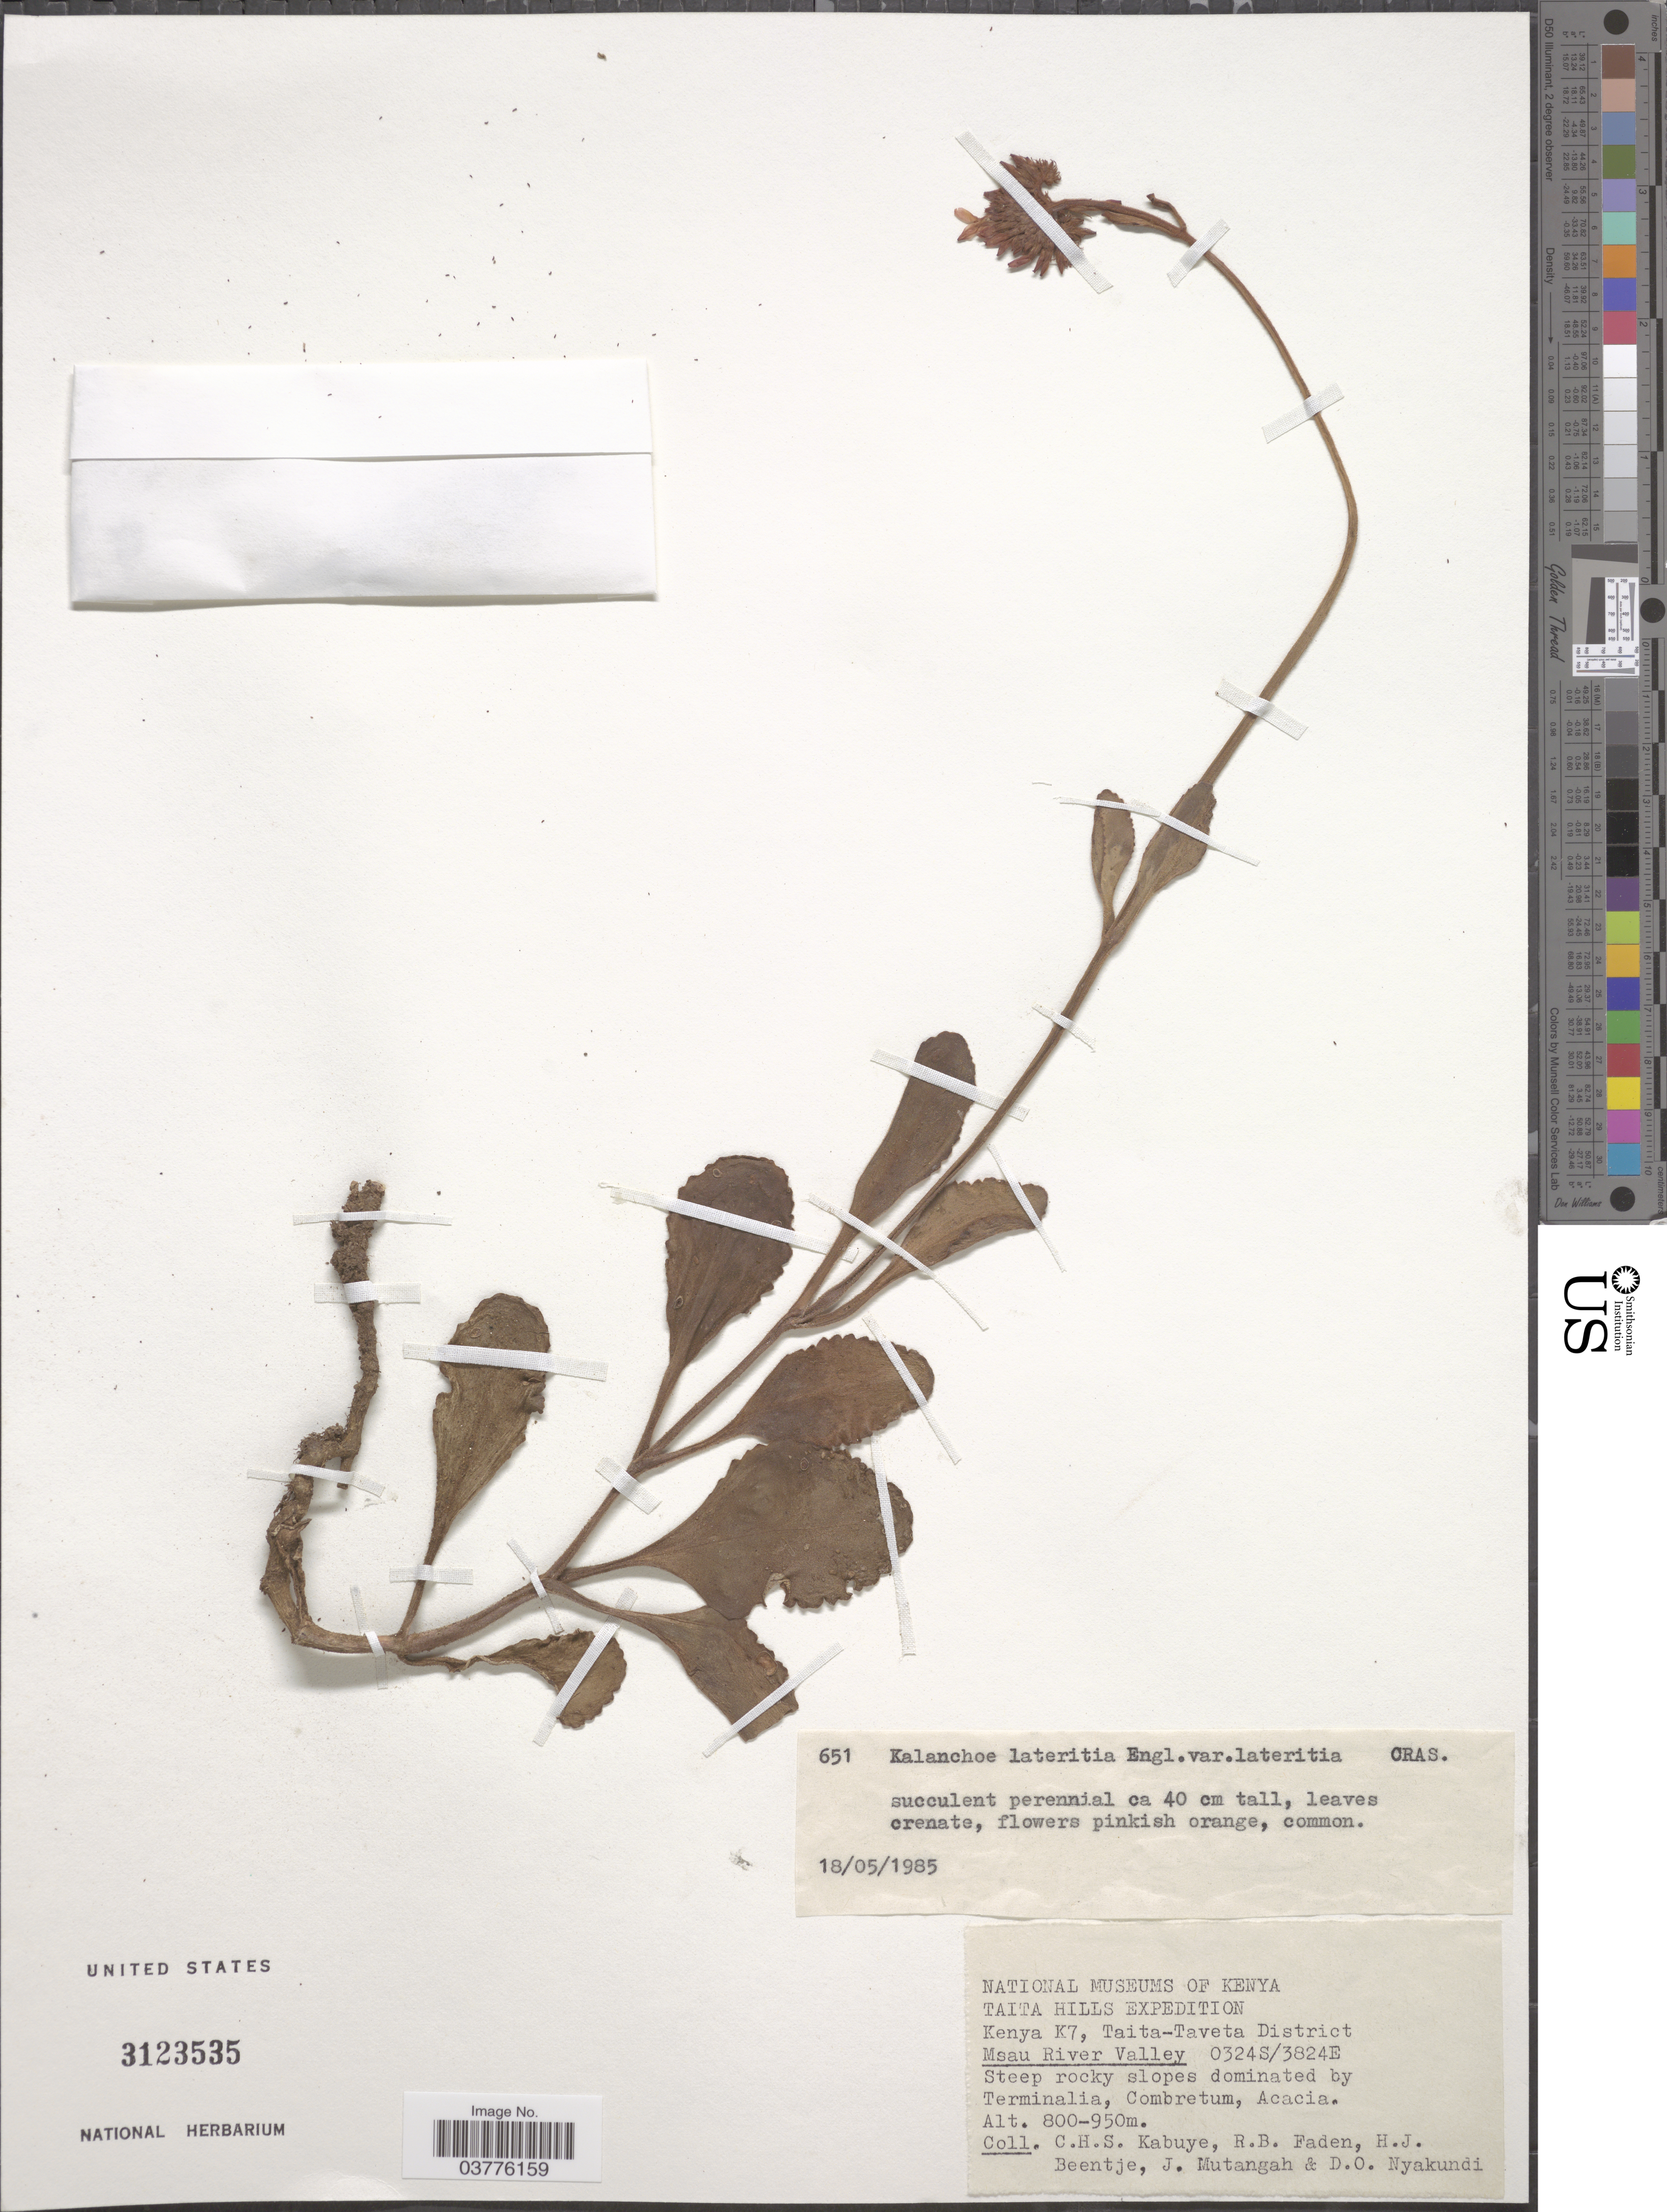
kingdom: Plantae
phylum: Tracheophyta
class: Magnoliopsida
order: Saxifragales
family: Crassulaceae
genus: Kalanchoe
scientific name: Kalanchoe lateritia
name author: Engl.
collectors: C. Kabuye, R. B. Faden, H. J. Beentje, J. Mutangah & D. Nyakundi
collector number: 651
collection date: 1985-05-18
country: Kenya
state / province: Taita Taveta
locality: Taita Hills. K7, Taita-Taveta District. Msau River Valley.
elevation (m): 800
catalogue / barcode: US 3123535